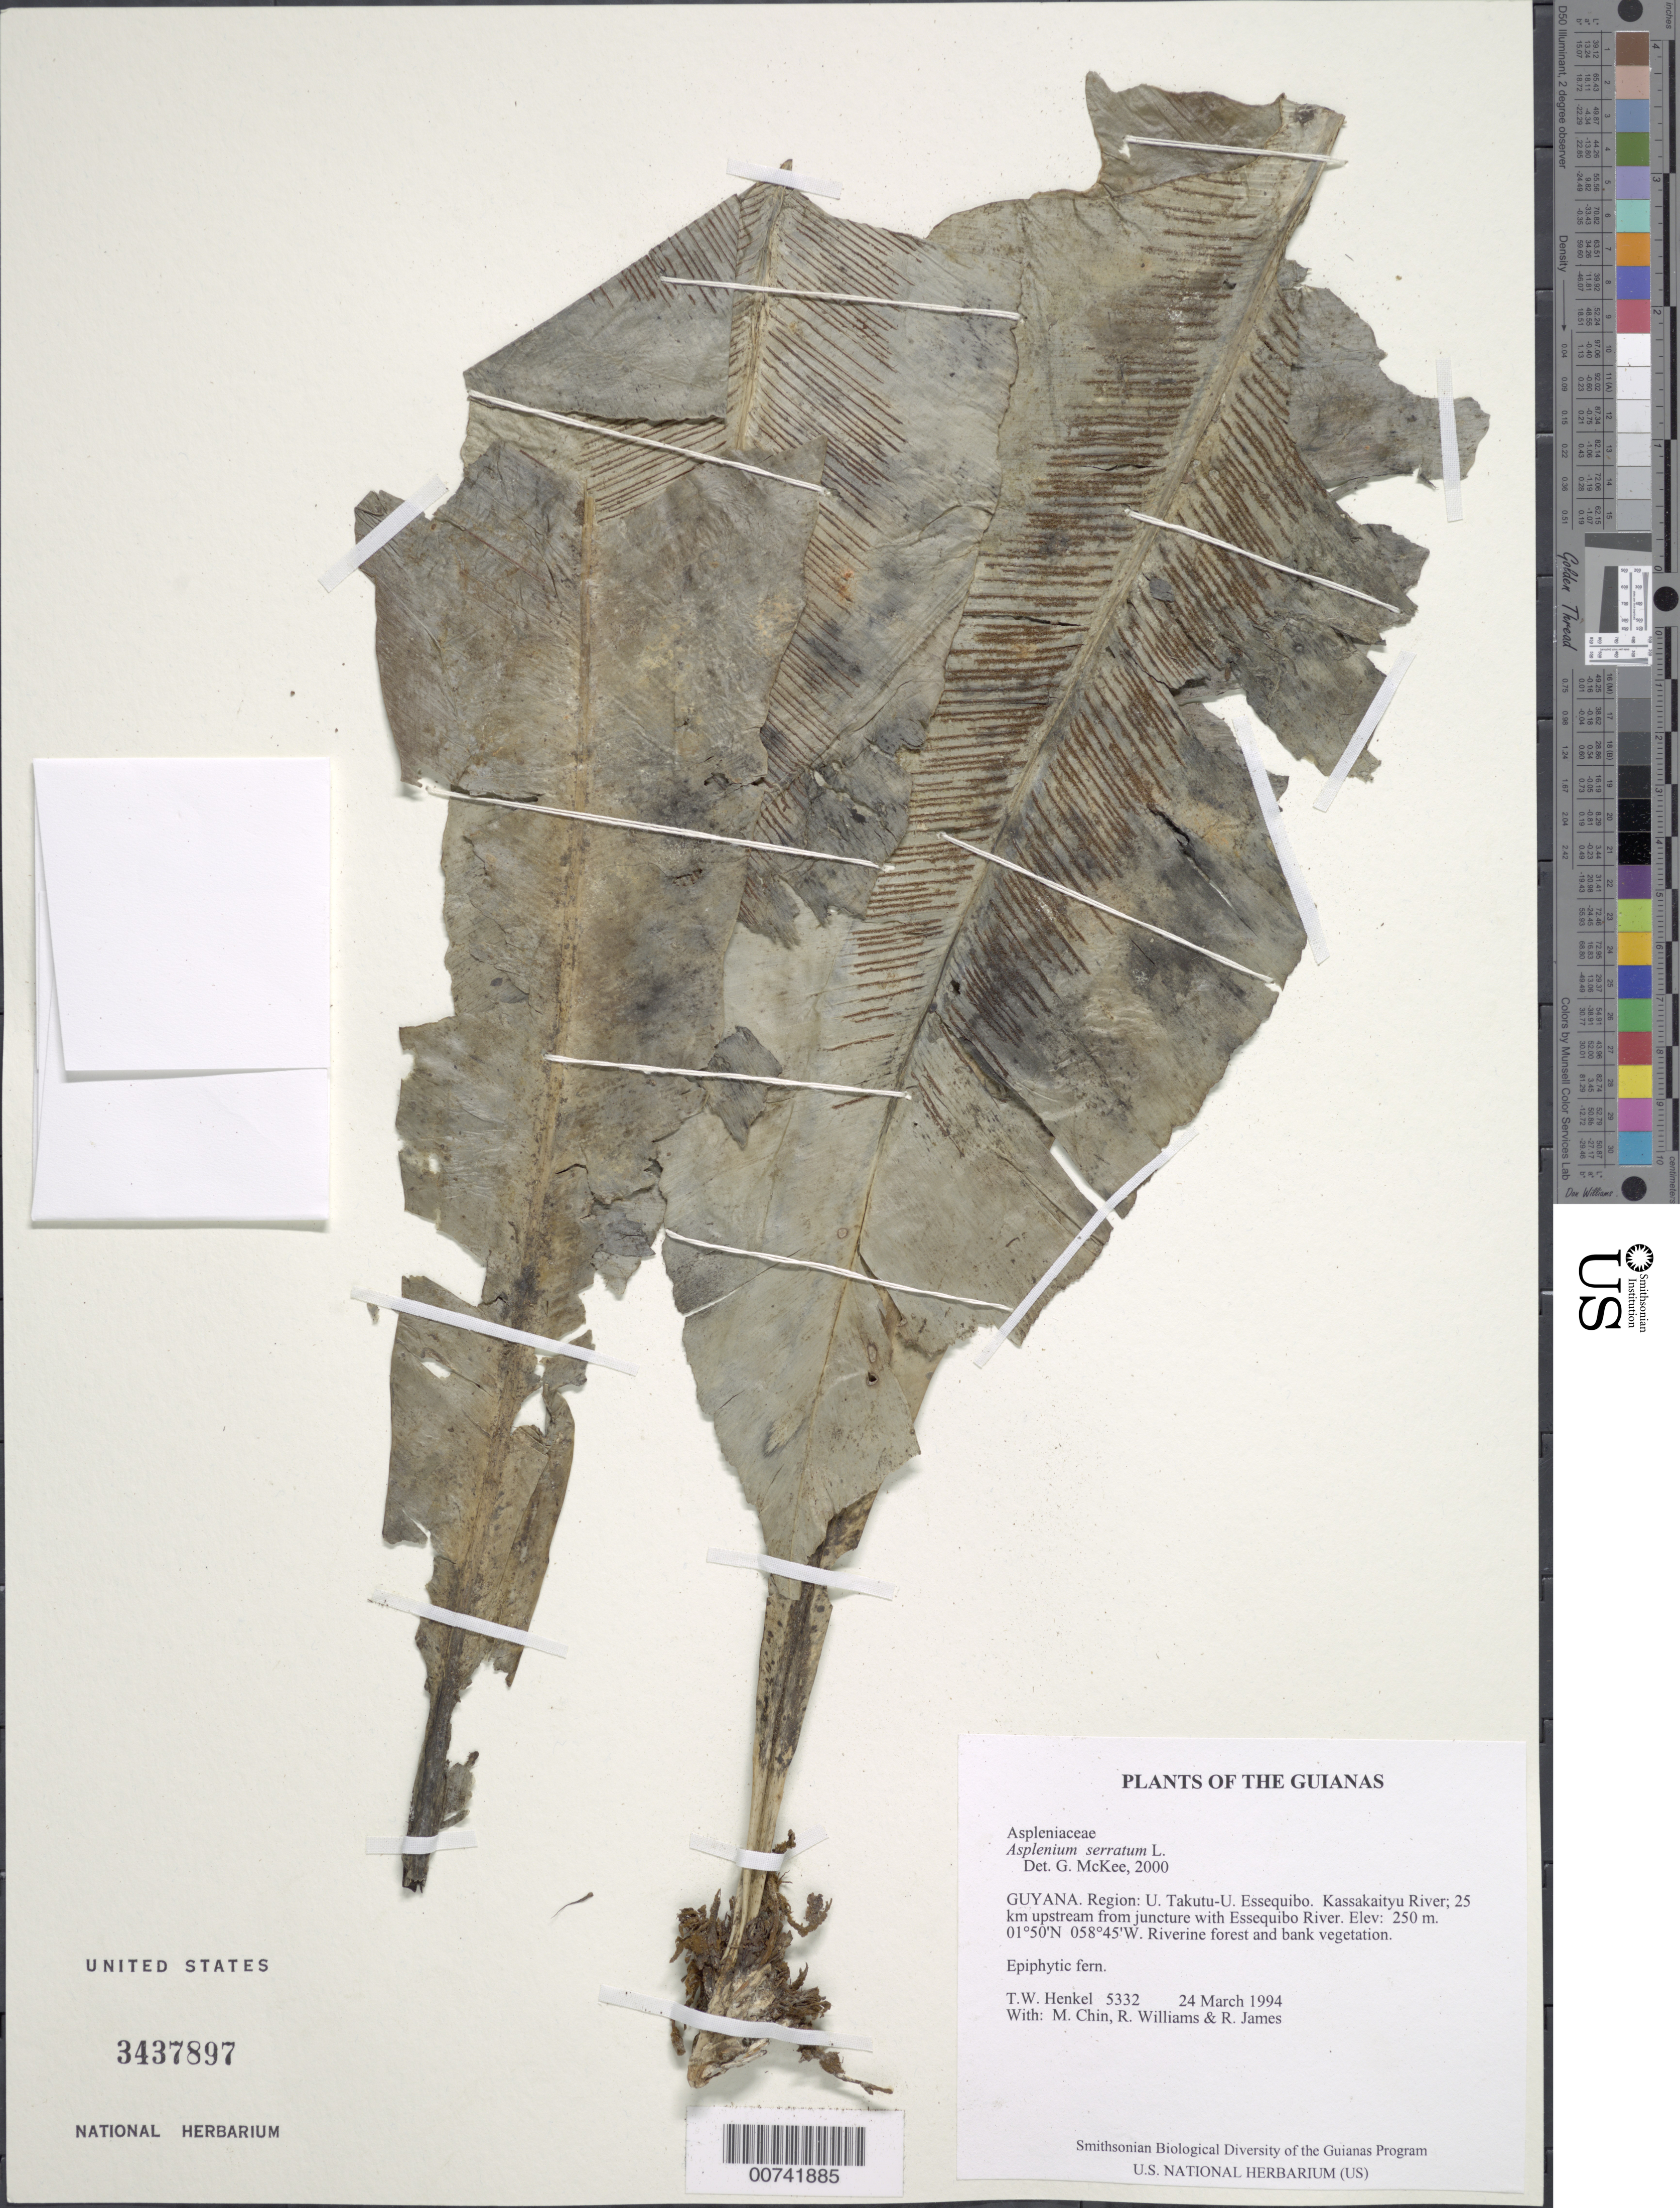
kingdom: Plantae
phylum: Tracheophyta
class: Polypodiopsida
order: Polypodiales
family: Aspleniaceae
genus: Asplenium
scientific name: Asplenium serratum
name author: L.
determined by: McKee, G. S., (US), NMNH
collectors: T. Henkel, M. Chin, R. Williams & R. James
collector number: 5332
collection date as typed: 24 March 1994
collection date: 1994-03-24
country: Guyana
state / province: U. Takutu-U. Essequibo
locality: Kassakaityu River; 25 km upstream from juncture with Essequibo River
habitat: Riverine forest and bank vegetation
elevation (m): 250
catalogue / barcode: US 3437897